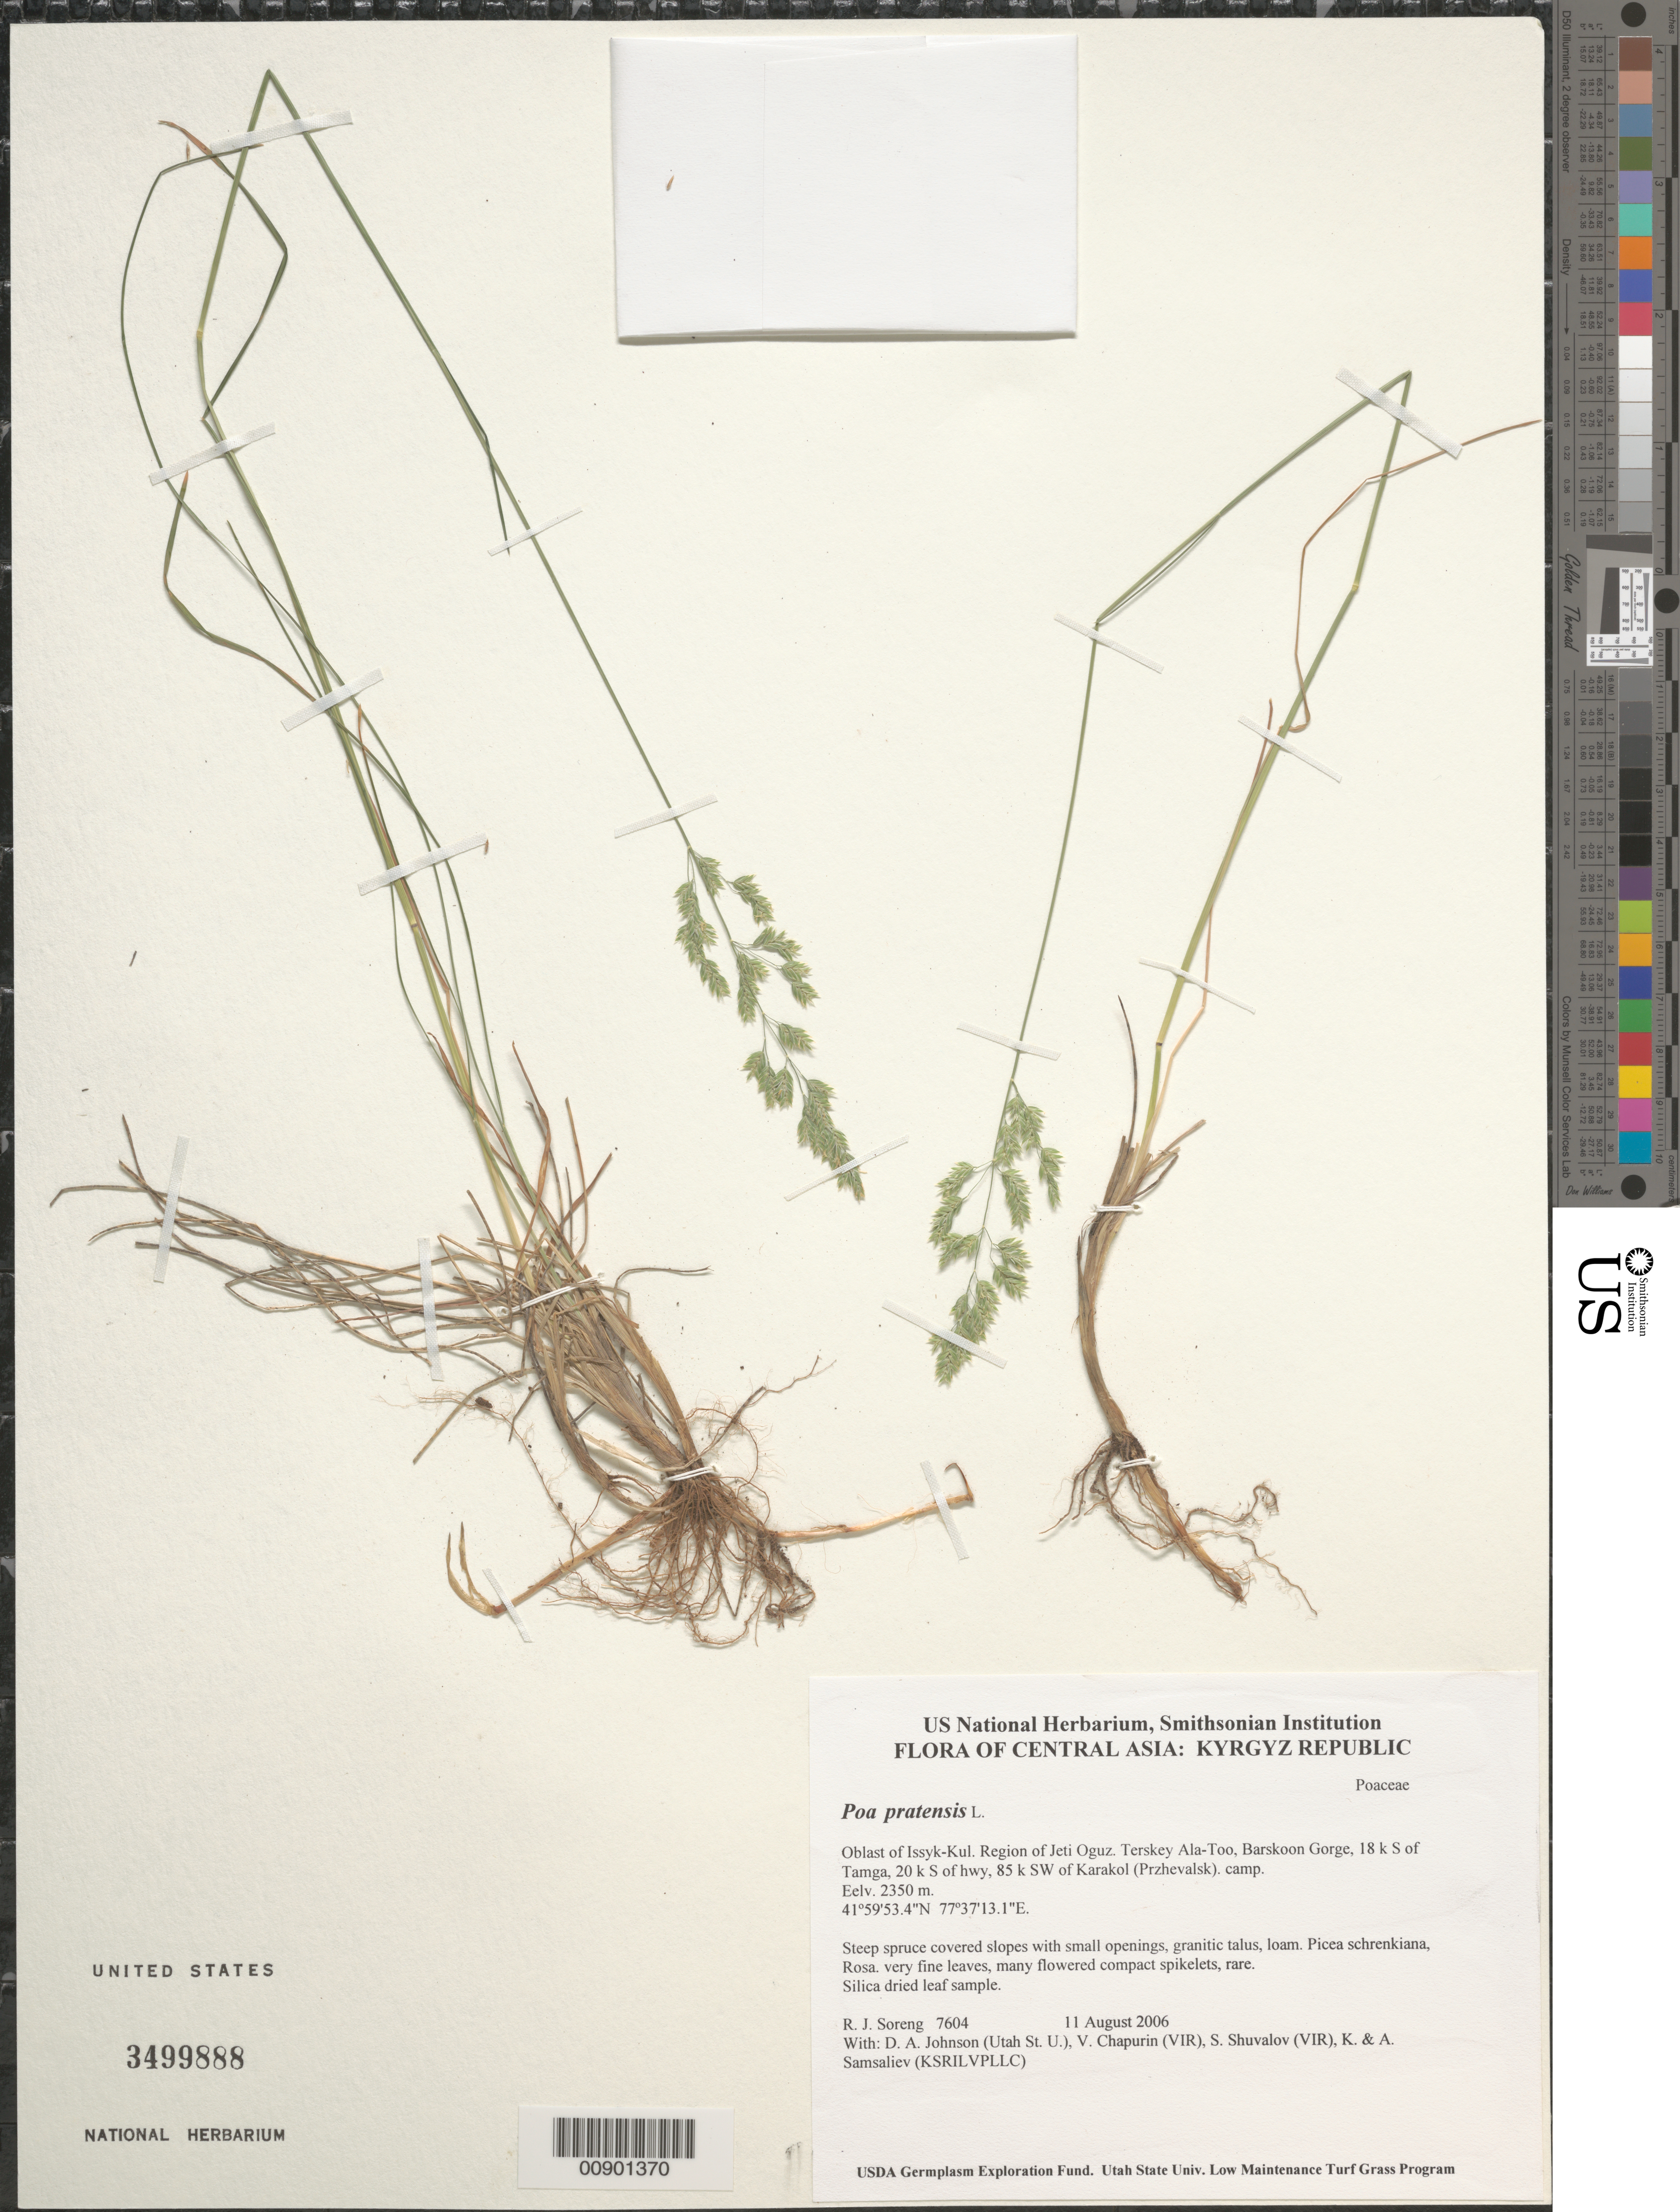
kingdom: Plantae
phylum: Tracheophyta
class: Liliopsida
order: Poales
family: Poaceae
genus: Poa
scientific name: Poa pratensis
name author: L.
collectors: R. J. Soreng, D. Johnson, S. Shuvalov, V. Chapurin, K. Samsaliev & A. Samsaliev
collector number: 7604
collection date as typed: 11 Aug 2006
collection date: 2006-08-11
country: Kyrgyzstan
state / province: Ysyk-Kol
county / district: Jeti Oguz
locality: Terskey Ala-Too, Barskoon Gorge, 18 km S of Tamga, 20 km S of hwy, 85 km SW of Karakol (Przhevalsk).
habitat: Steep spruce covered slopes with small openings, granitic talus, loam.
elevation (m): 2350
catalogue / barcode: US 3499888